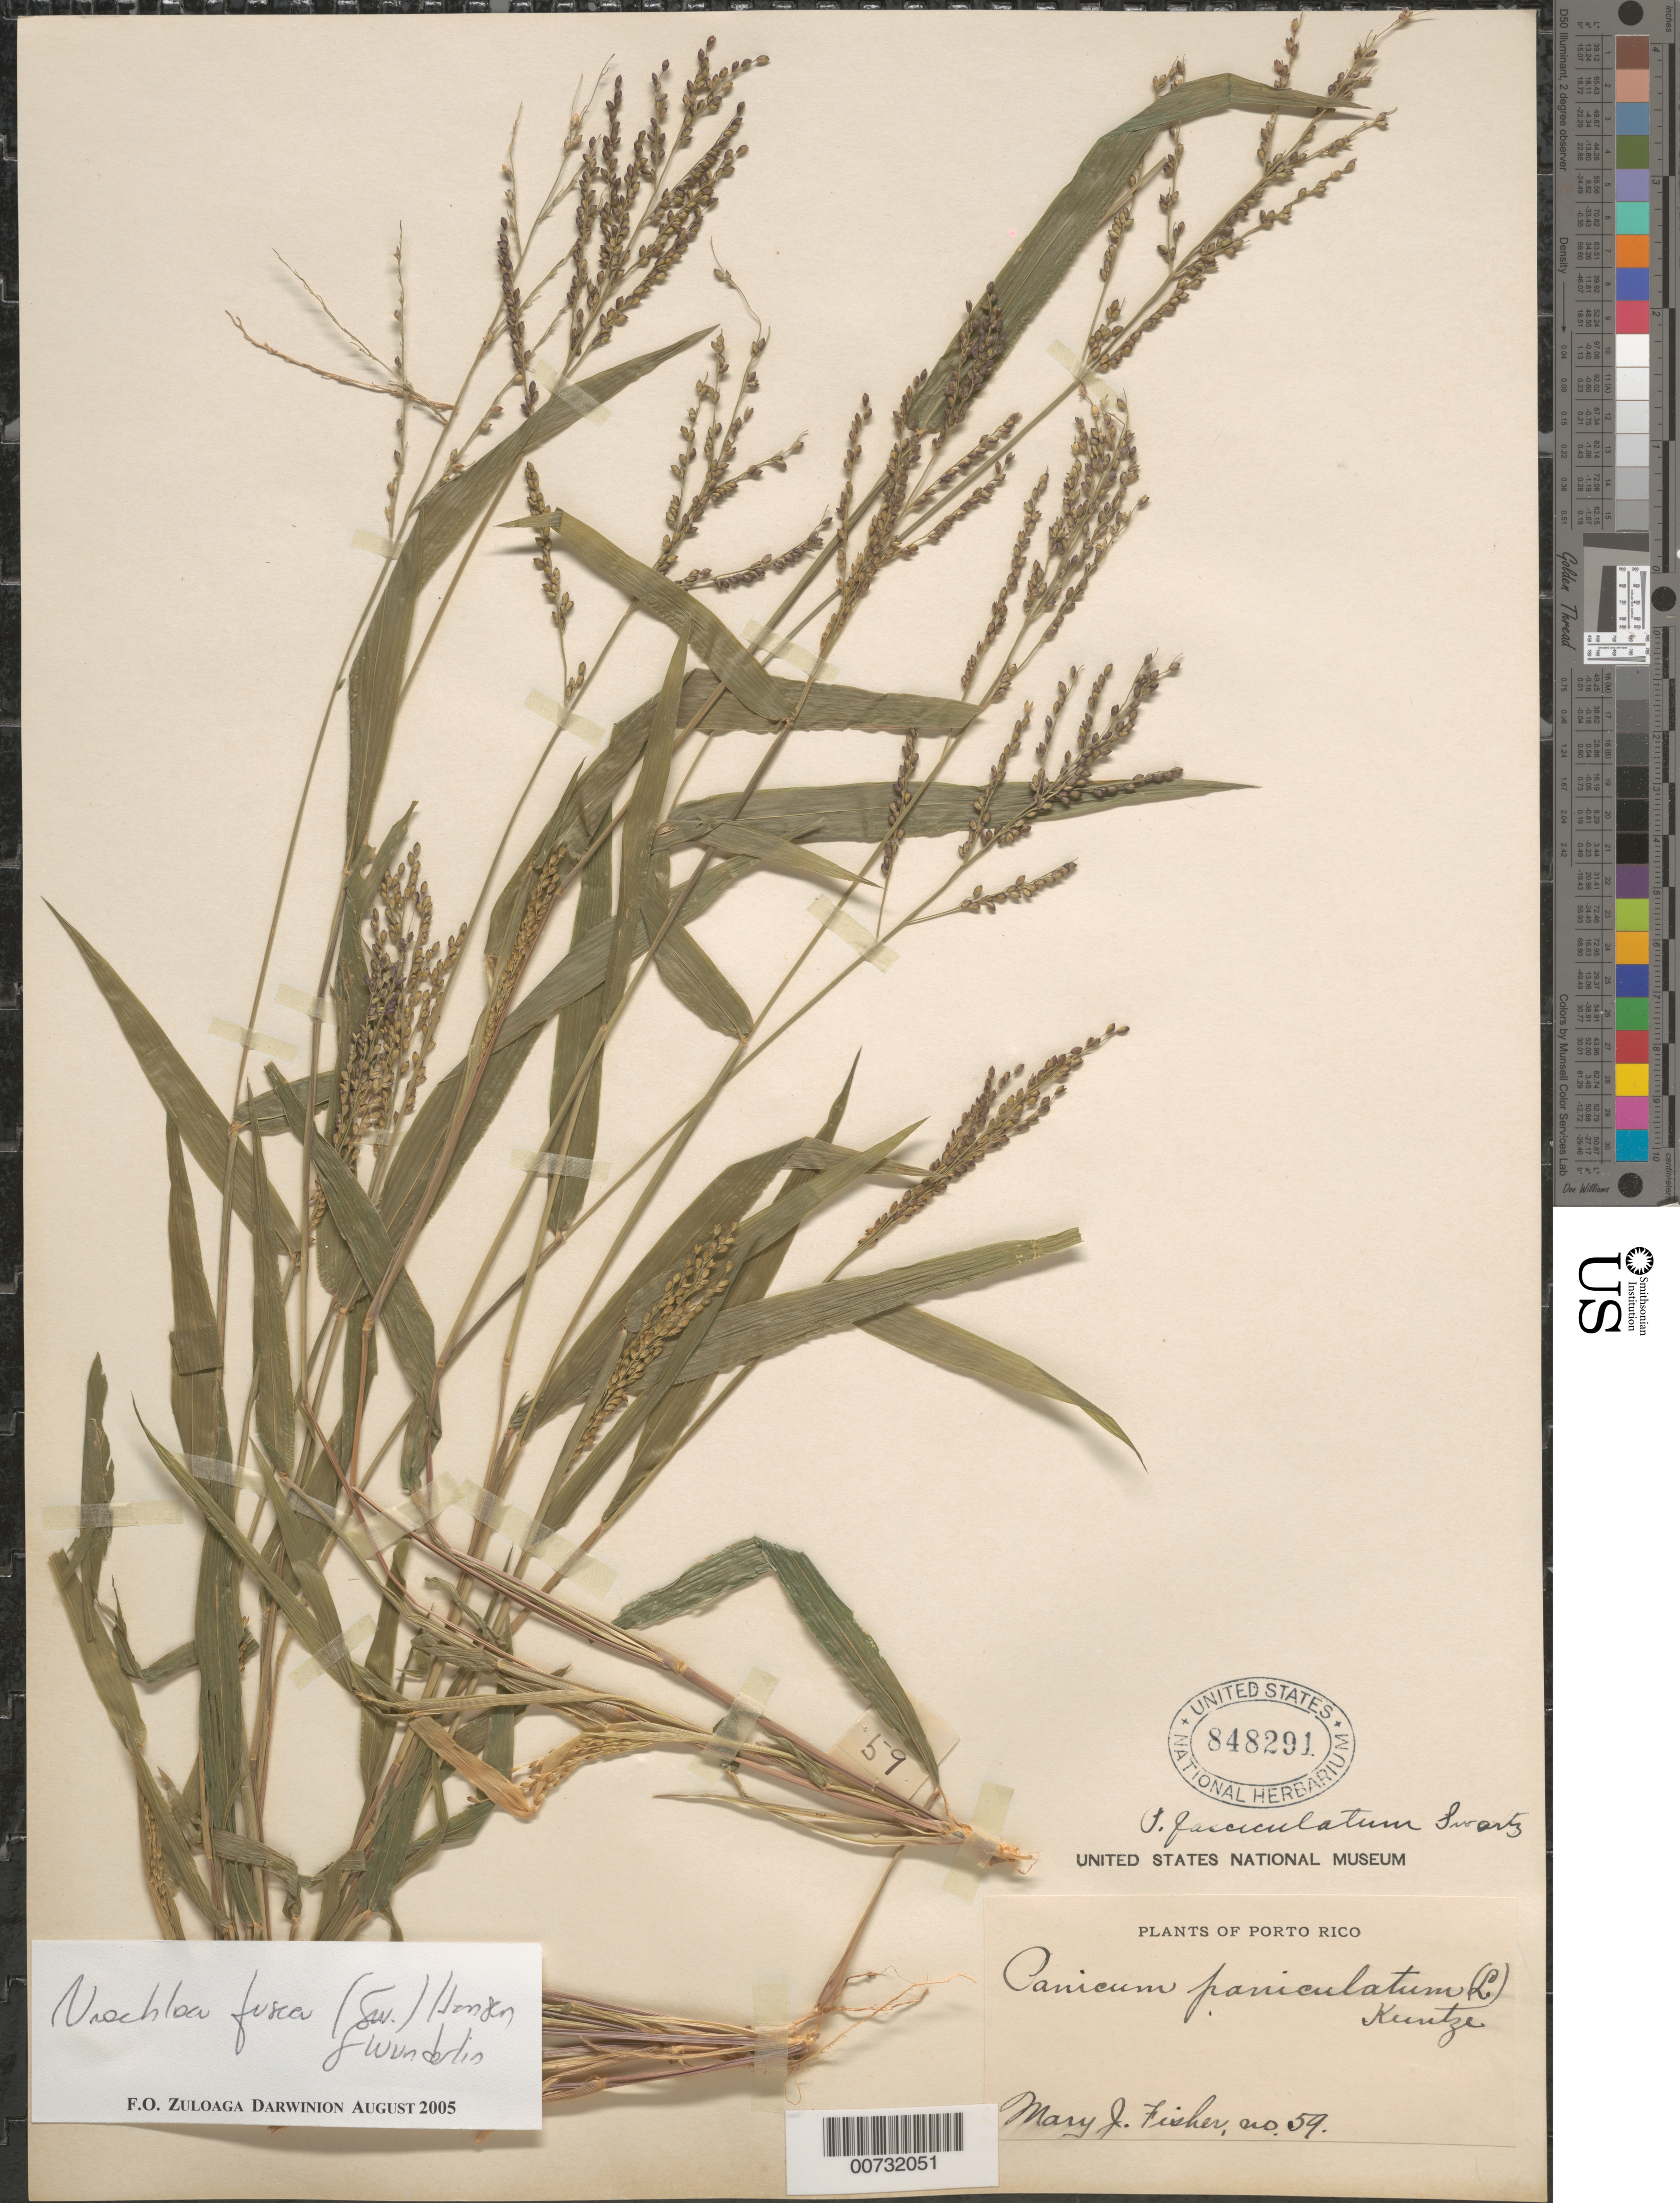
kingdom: Plantae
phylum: Tracheophyta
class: Liliopsida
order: Poales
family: Poaceae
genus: Urochloa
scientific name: Urochloa fusca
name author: (Sw.) B.F. Hansen & Wunderlin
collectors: M. J. Fisher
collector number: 59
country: Puerto Rico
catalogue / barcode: US 848291